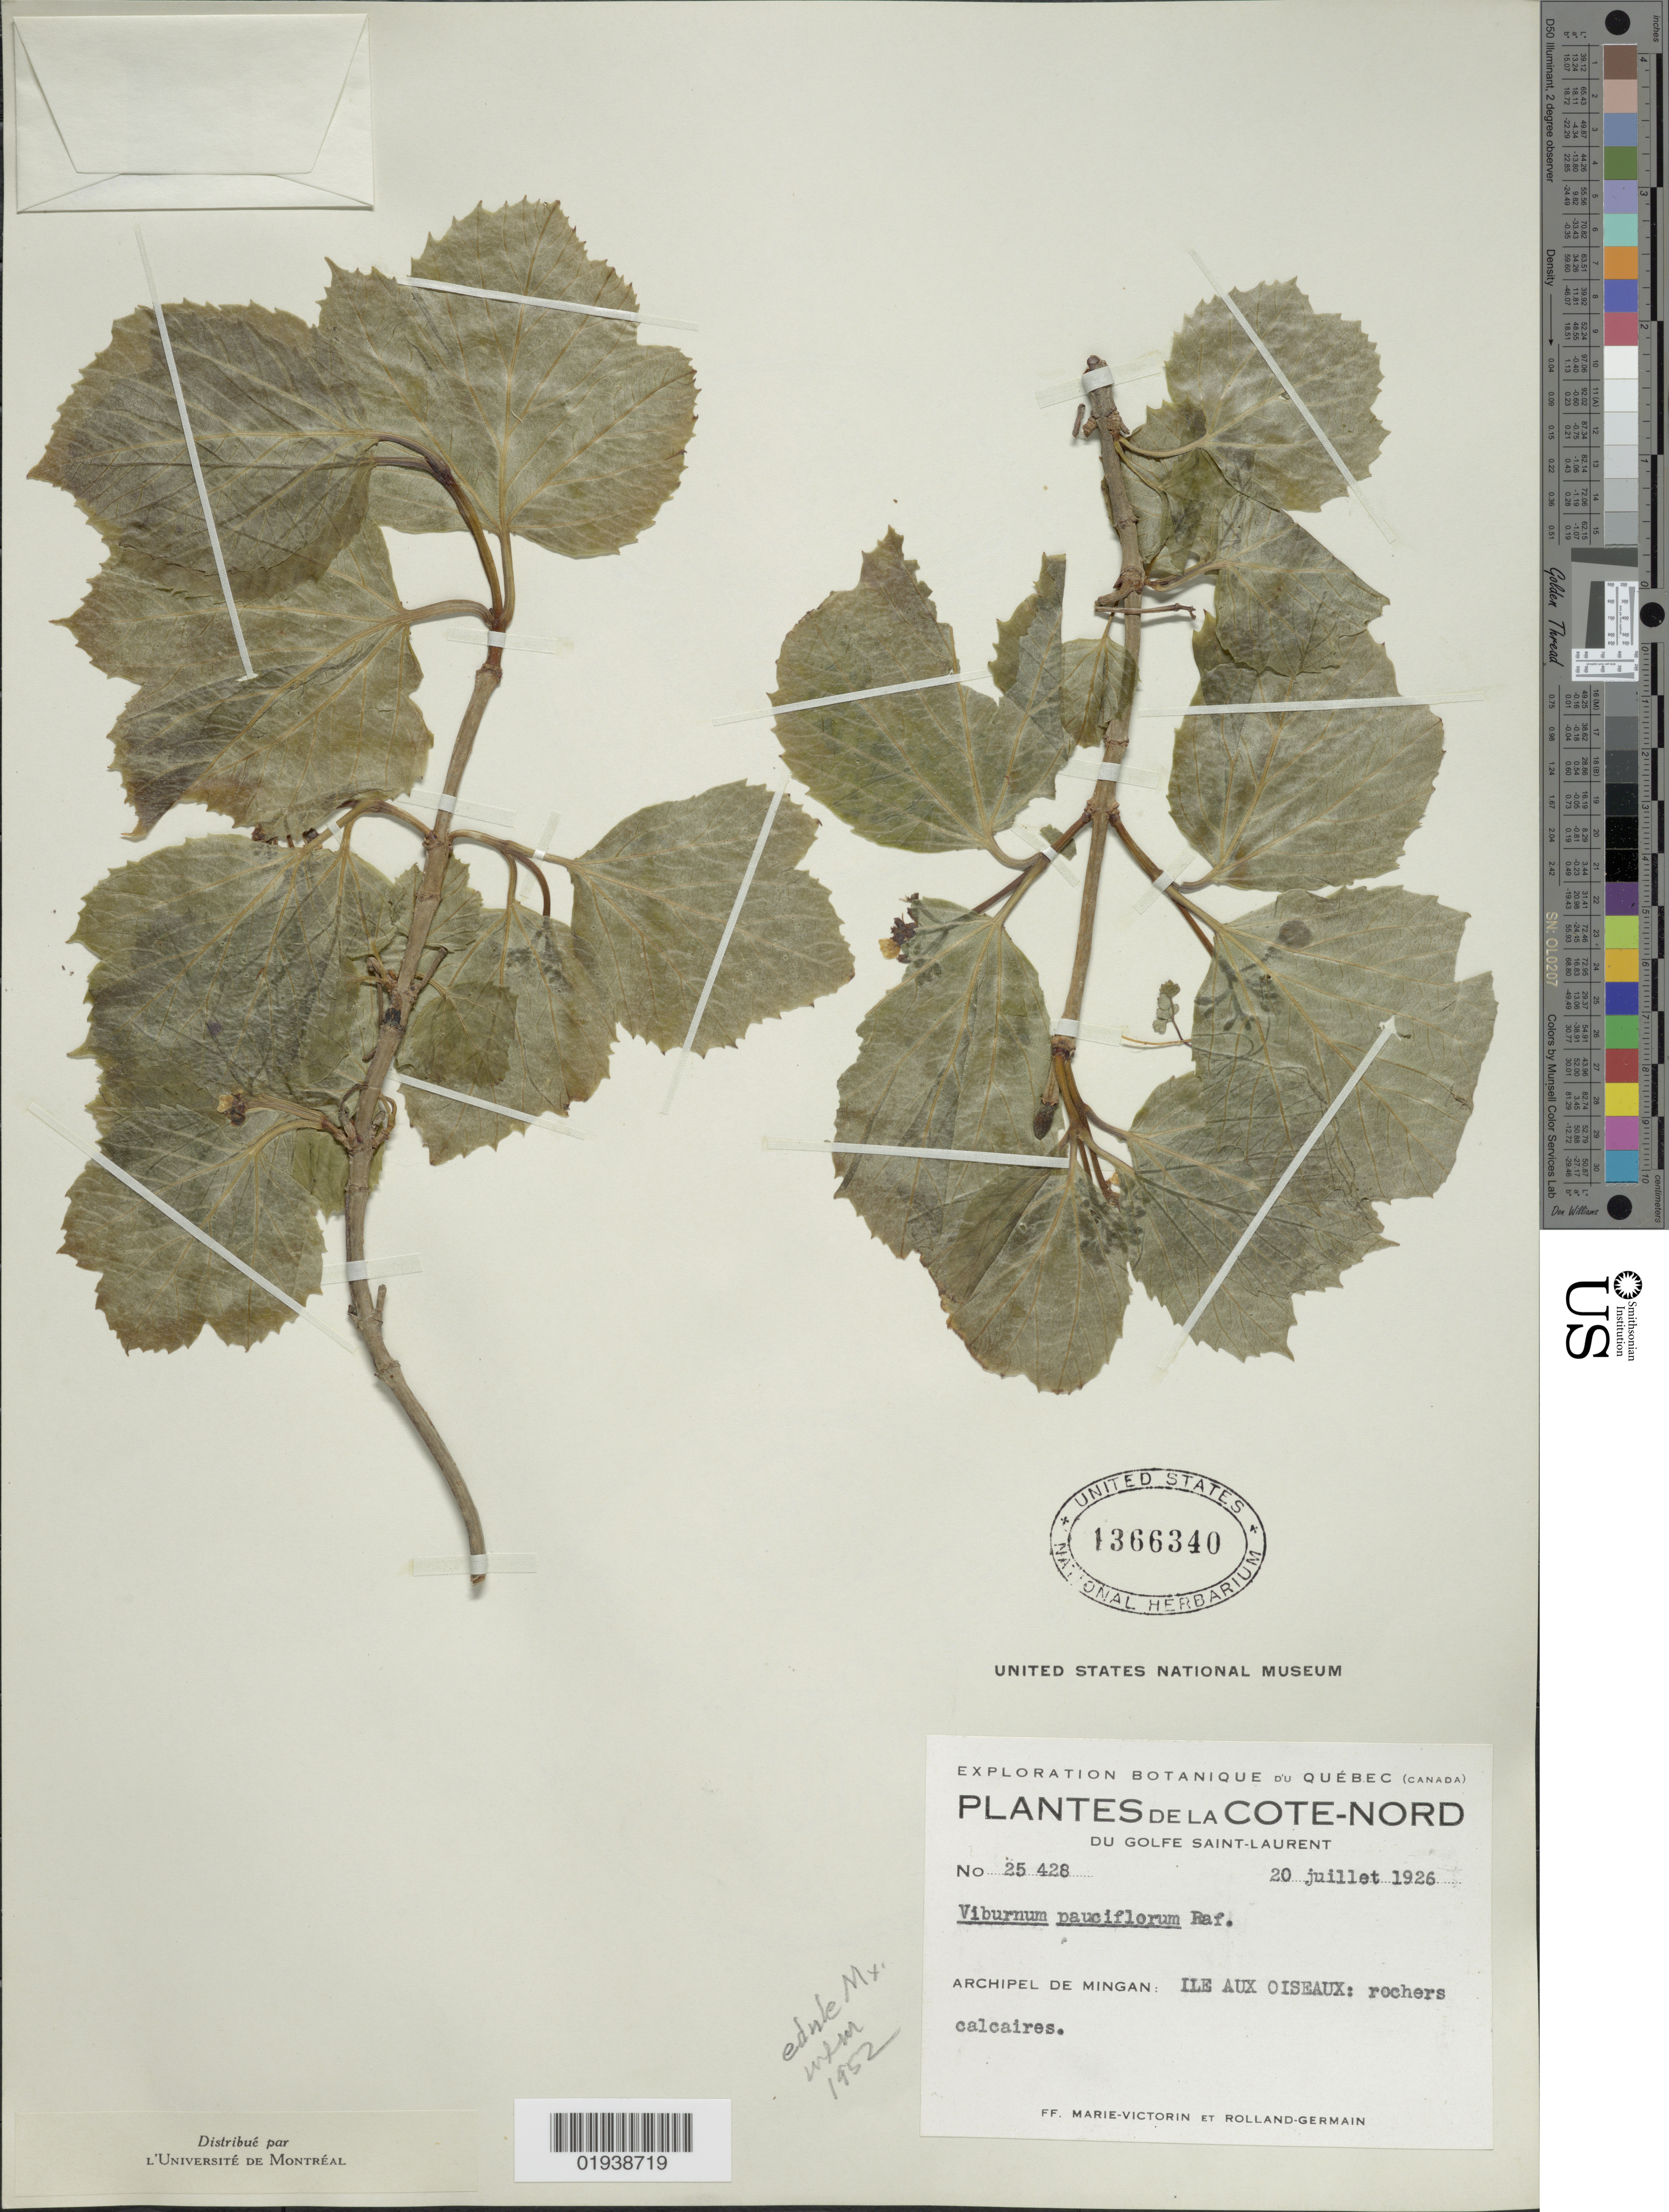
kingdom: Plantae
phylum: Tracheophyta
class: Magnoliopsida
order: Dipsacales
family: Viburnaceae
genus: Viburnum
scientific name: Viburnum edule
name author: (Michx.) Raf.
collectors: F. Marie-Victorin & Rolland-Germain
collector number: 25428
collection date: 1926-07-20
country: Canada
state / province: Quebec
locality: De la Cote-Nord du Golfe Saint-Laurent. Archipel de Mingan: Ile aux oiseaux.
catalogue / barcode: US 1366340